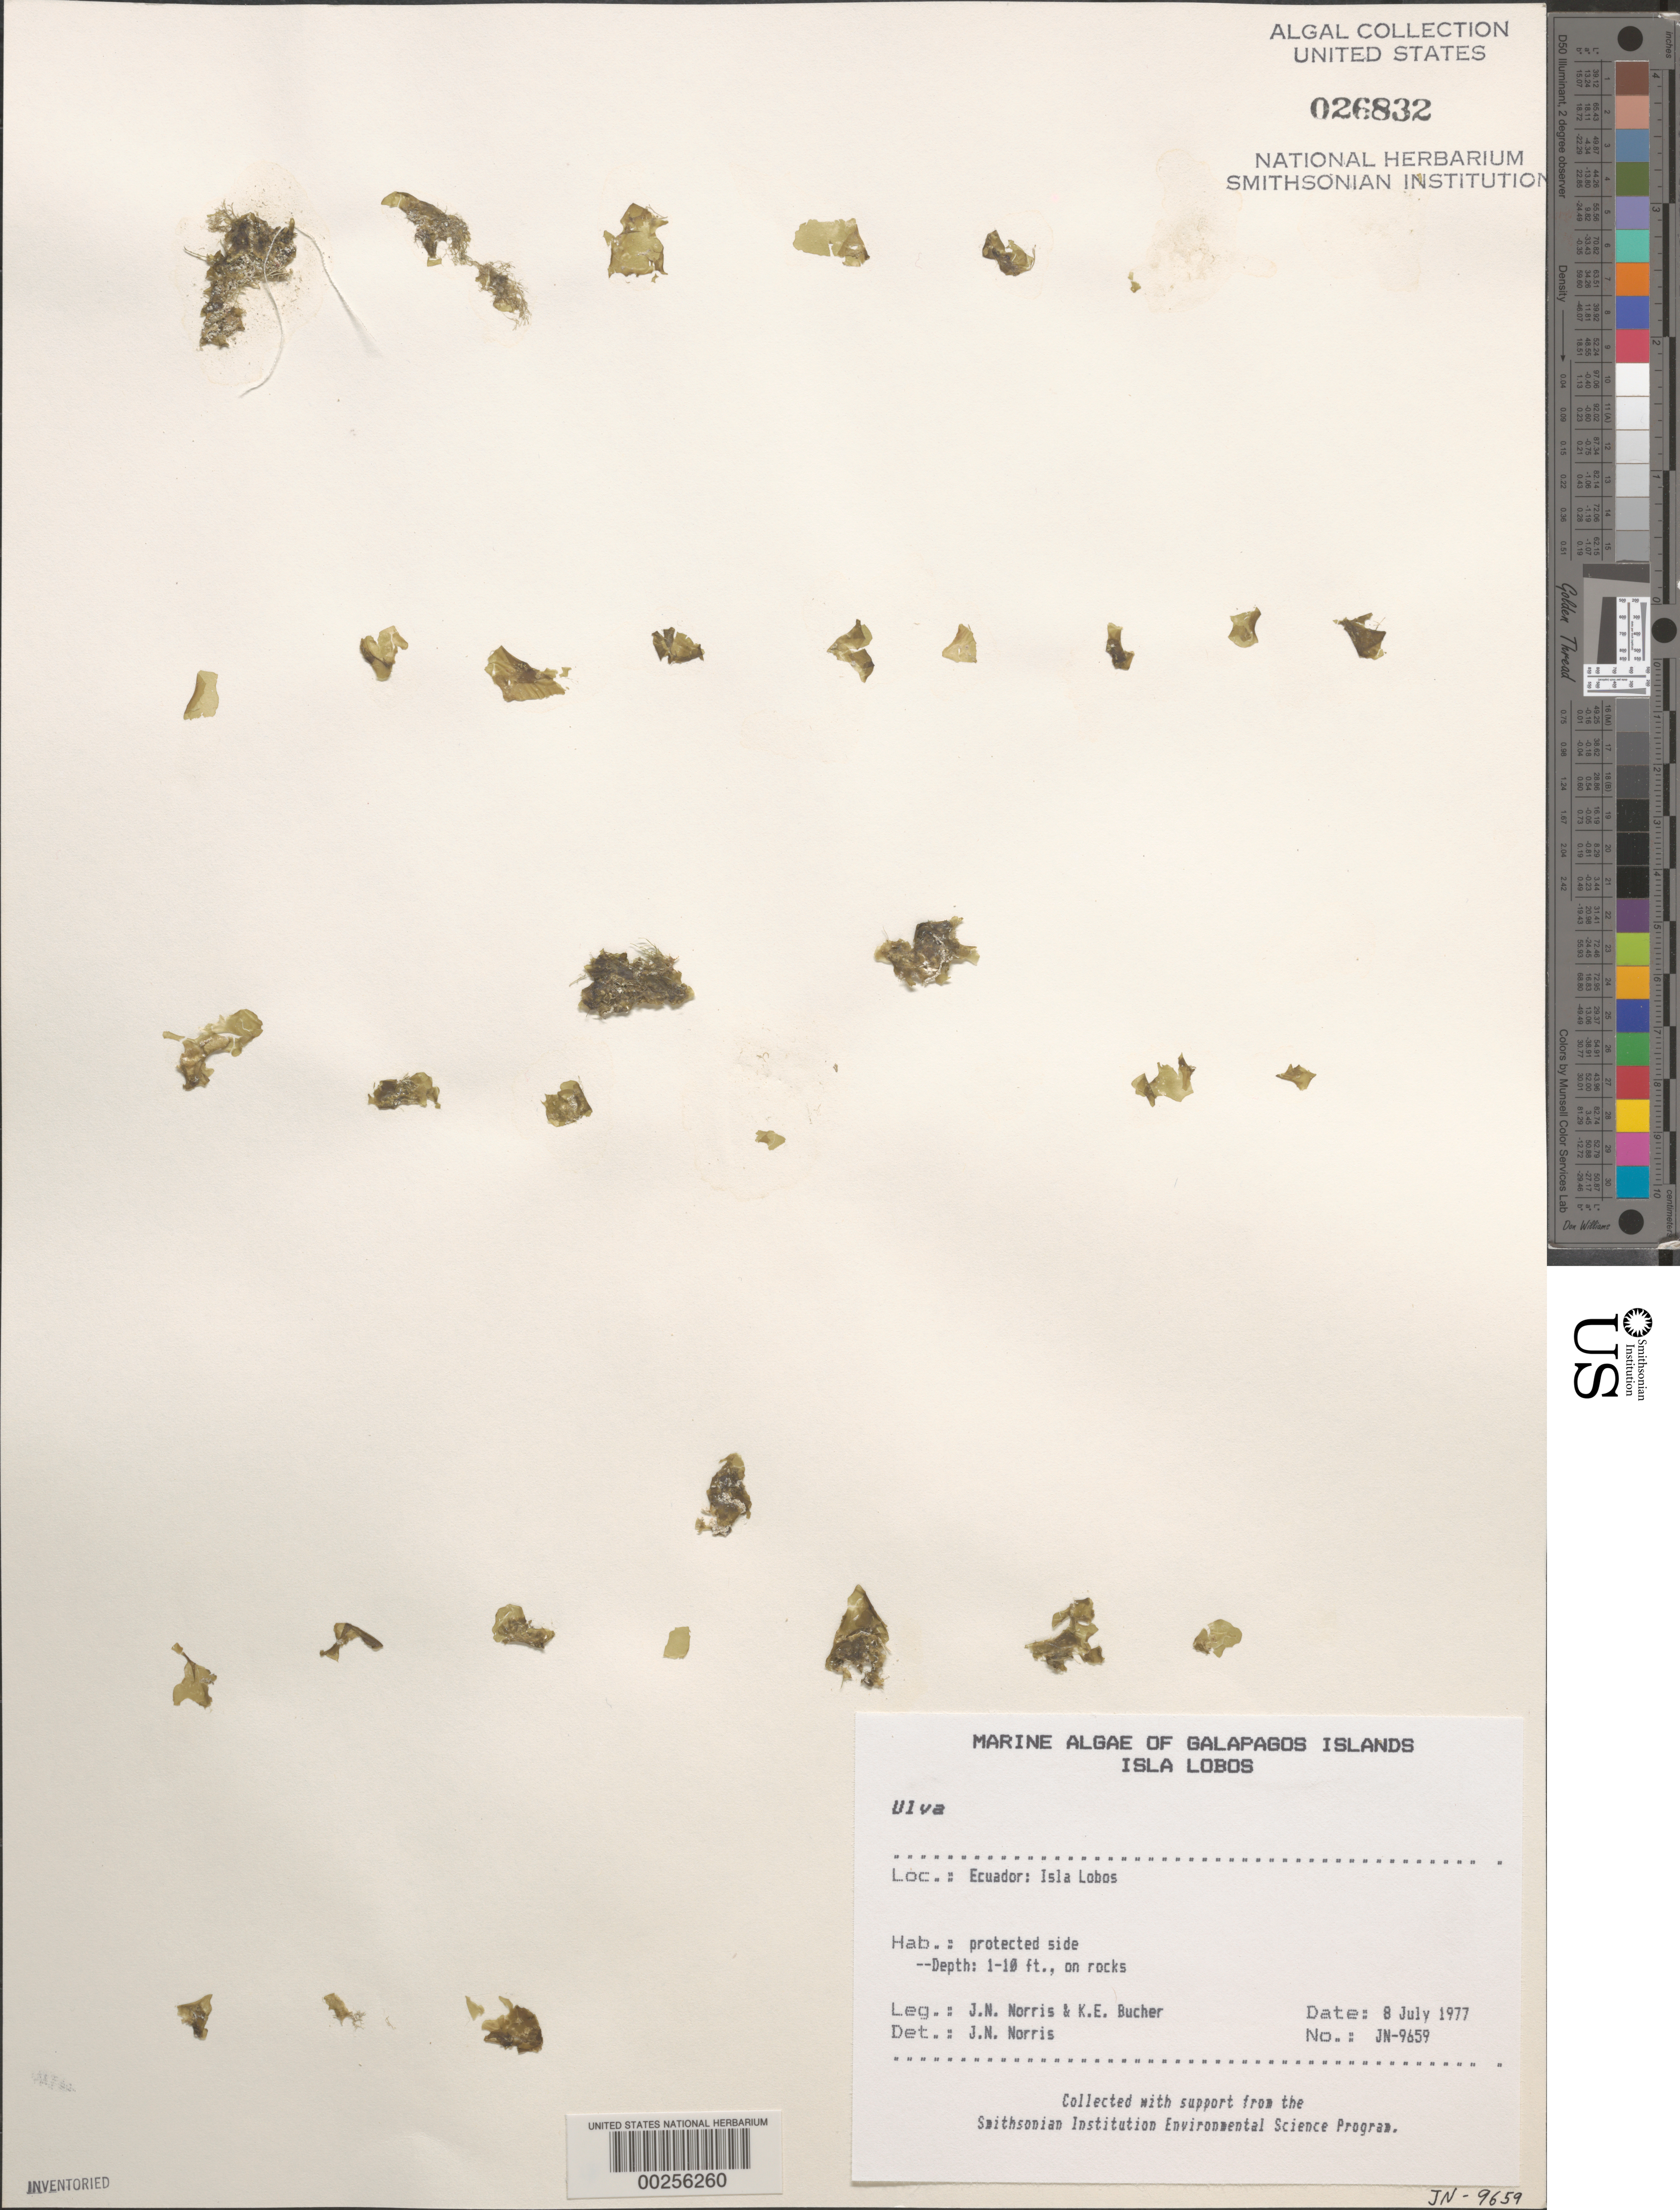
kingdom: Plantae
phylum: Chlorophyta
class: Ulvophyceae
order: Ulvales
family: Ulvaceae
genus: Ulva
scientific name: Ulva sp.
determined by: Norris, James N.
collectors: J. N. Norris & K. E. Bucher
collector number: JN-9659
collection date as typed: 08 Jul 1977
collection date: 1977-07-08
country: Ecuador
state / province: Colón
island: Lobos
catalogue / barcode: US 26832